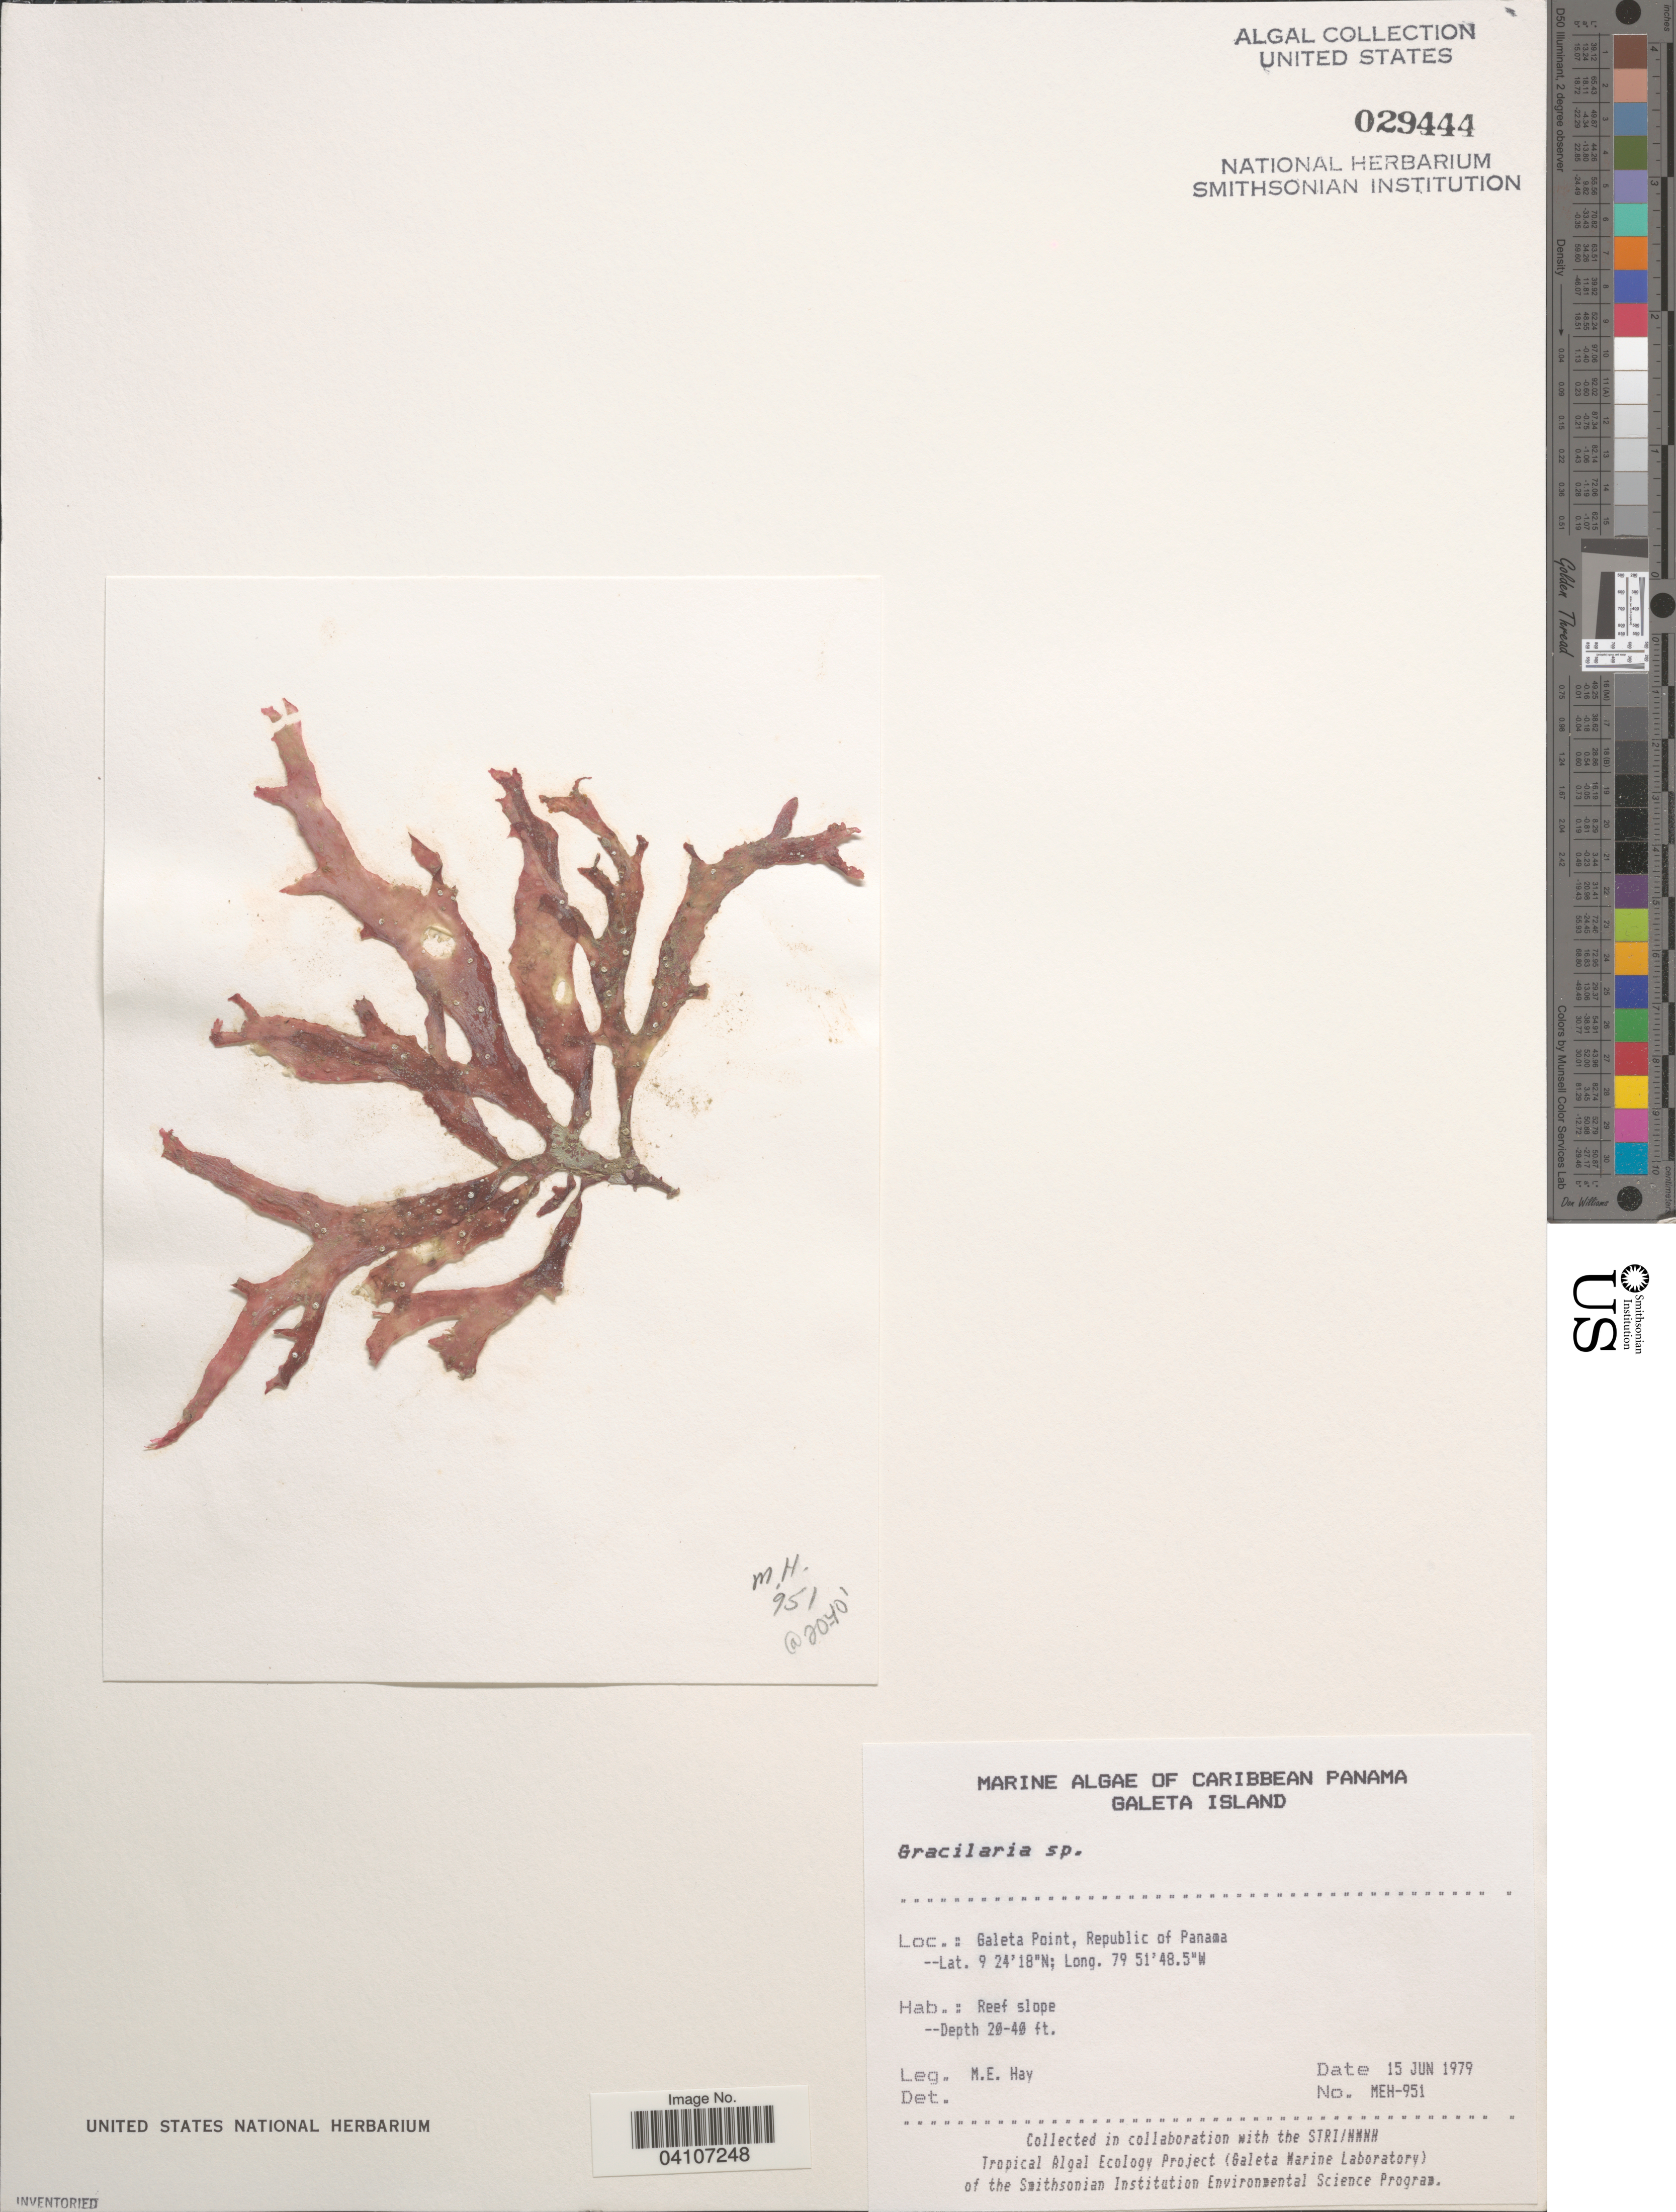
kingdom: Plantae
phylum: Rhodophyta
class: Florideophyceae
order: Gracilariales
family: Gracilariaceae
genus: Gracilaria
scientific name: Gracilaria sp.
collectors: M. E. Hay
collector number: MEH-951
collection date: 1979-06-15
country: Panama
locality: Caribbean Panama. Galeta Island. Galeta Point, Republic of Panama.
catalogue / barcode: US 29444